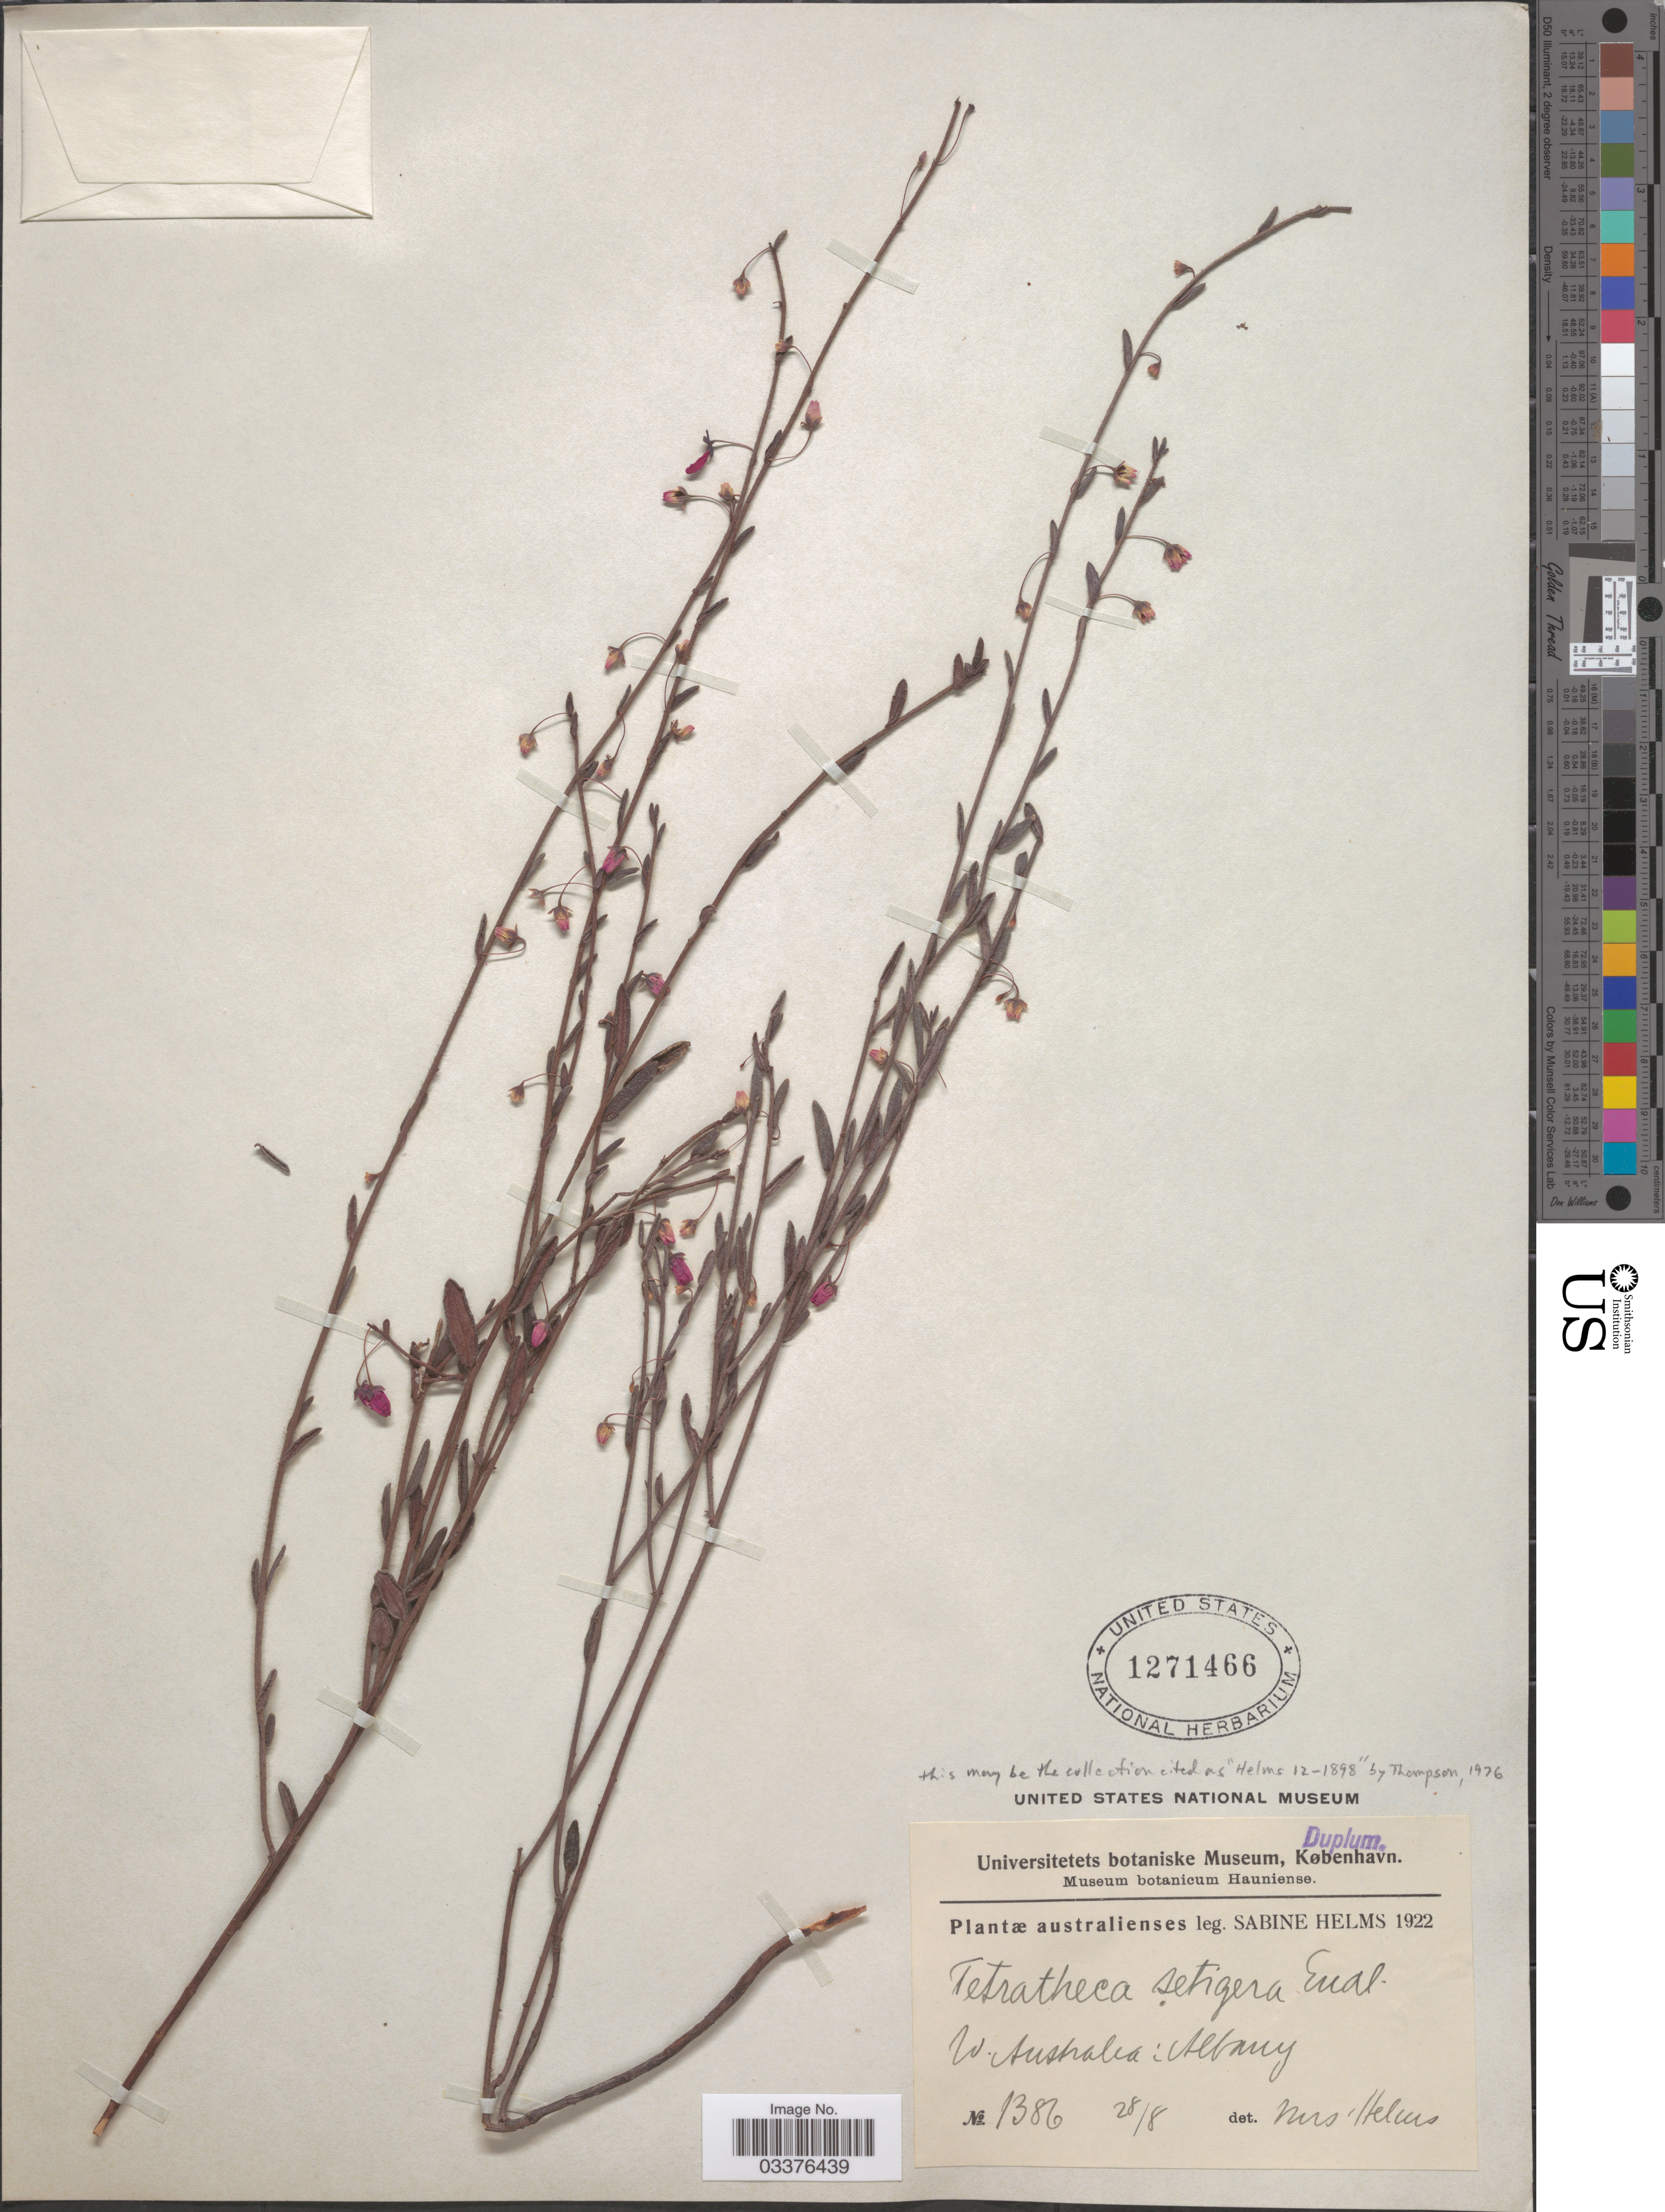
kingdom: Plantae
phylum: Tracheophyta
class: Magnoliopsida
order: Oxalidales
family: Elaeocarpaceae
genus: Tetratheca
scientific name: Tetratheca setigera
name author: Endl.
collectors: S. Helms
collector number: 1386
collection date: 1922-08-28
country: Australia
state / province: Western Australia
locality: W. Australia: Albany.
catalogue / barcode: US 1271466